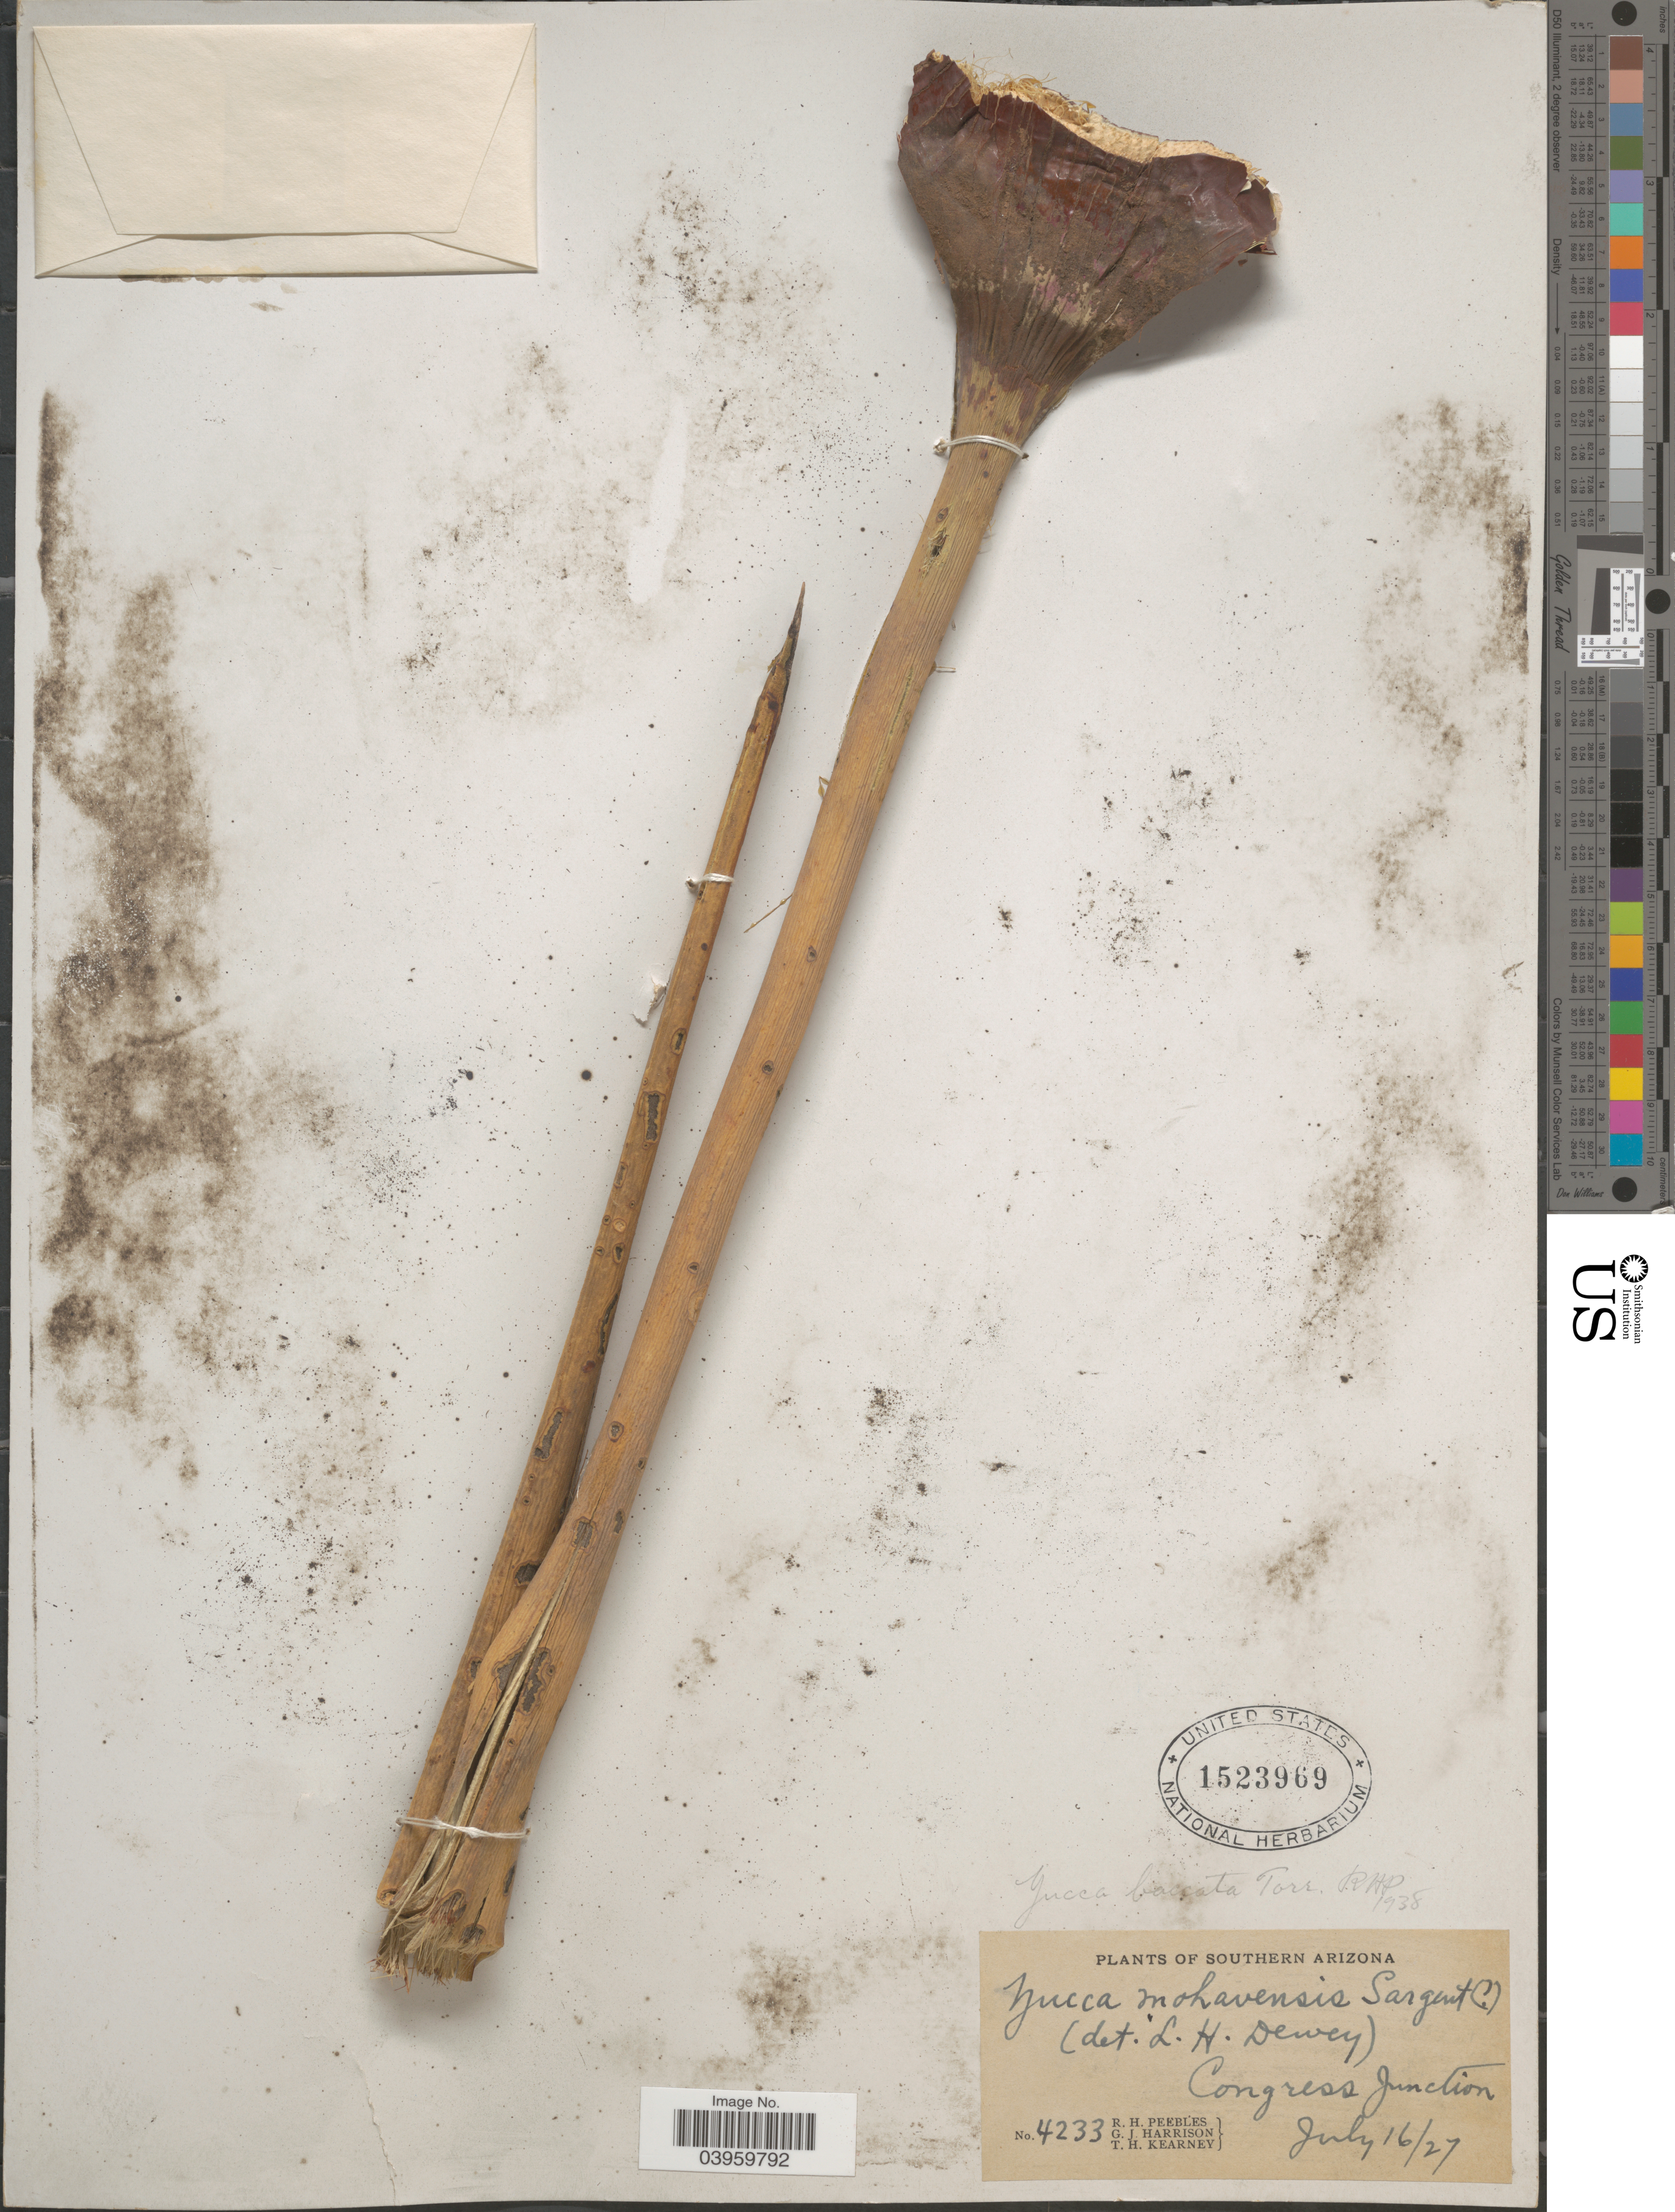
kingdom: Plantae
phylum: Tracheophyta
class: Liliopsida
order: Asparagales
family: Asparagaceae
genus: Yucca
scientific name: Yucca baccata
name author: Torr.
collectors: R. H. Peebles, G. J. Harrison & T. H. Kearney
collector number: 4233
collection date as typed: Transcribed d/m/y: 16/7/27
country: United States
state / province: Arizona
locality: Southern Arizona. Congress Junction.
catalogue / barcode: US 1523969